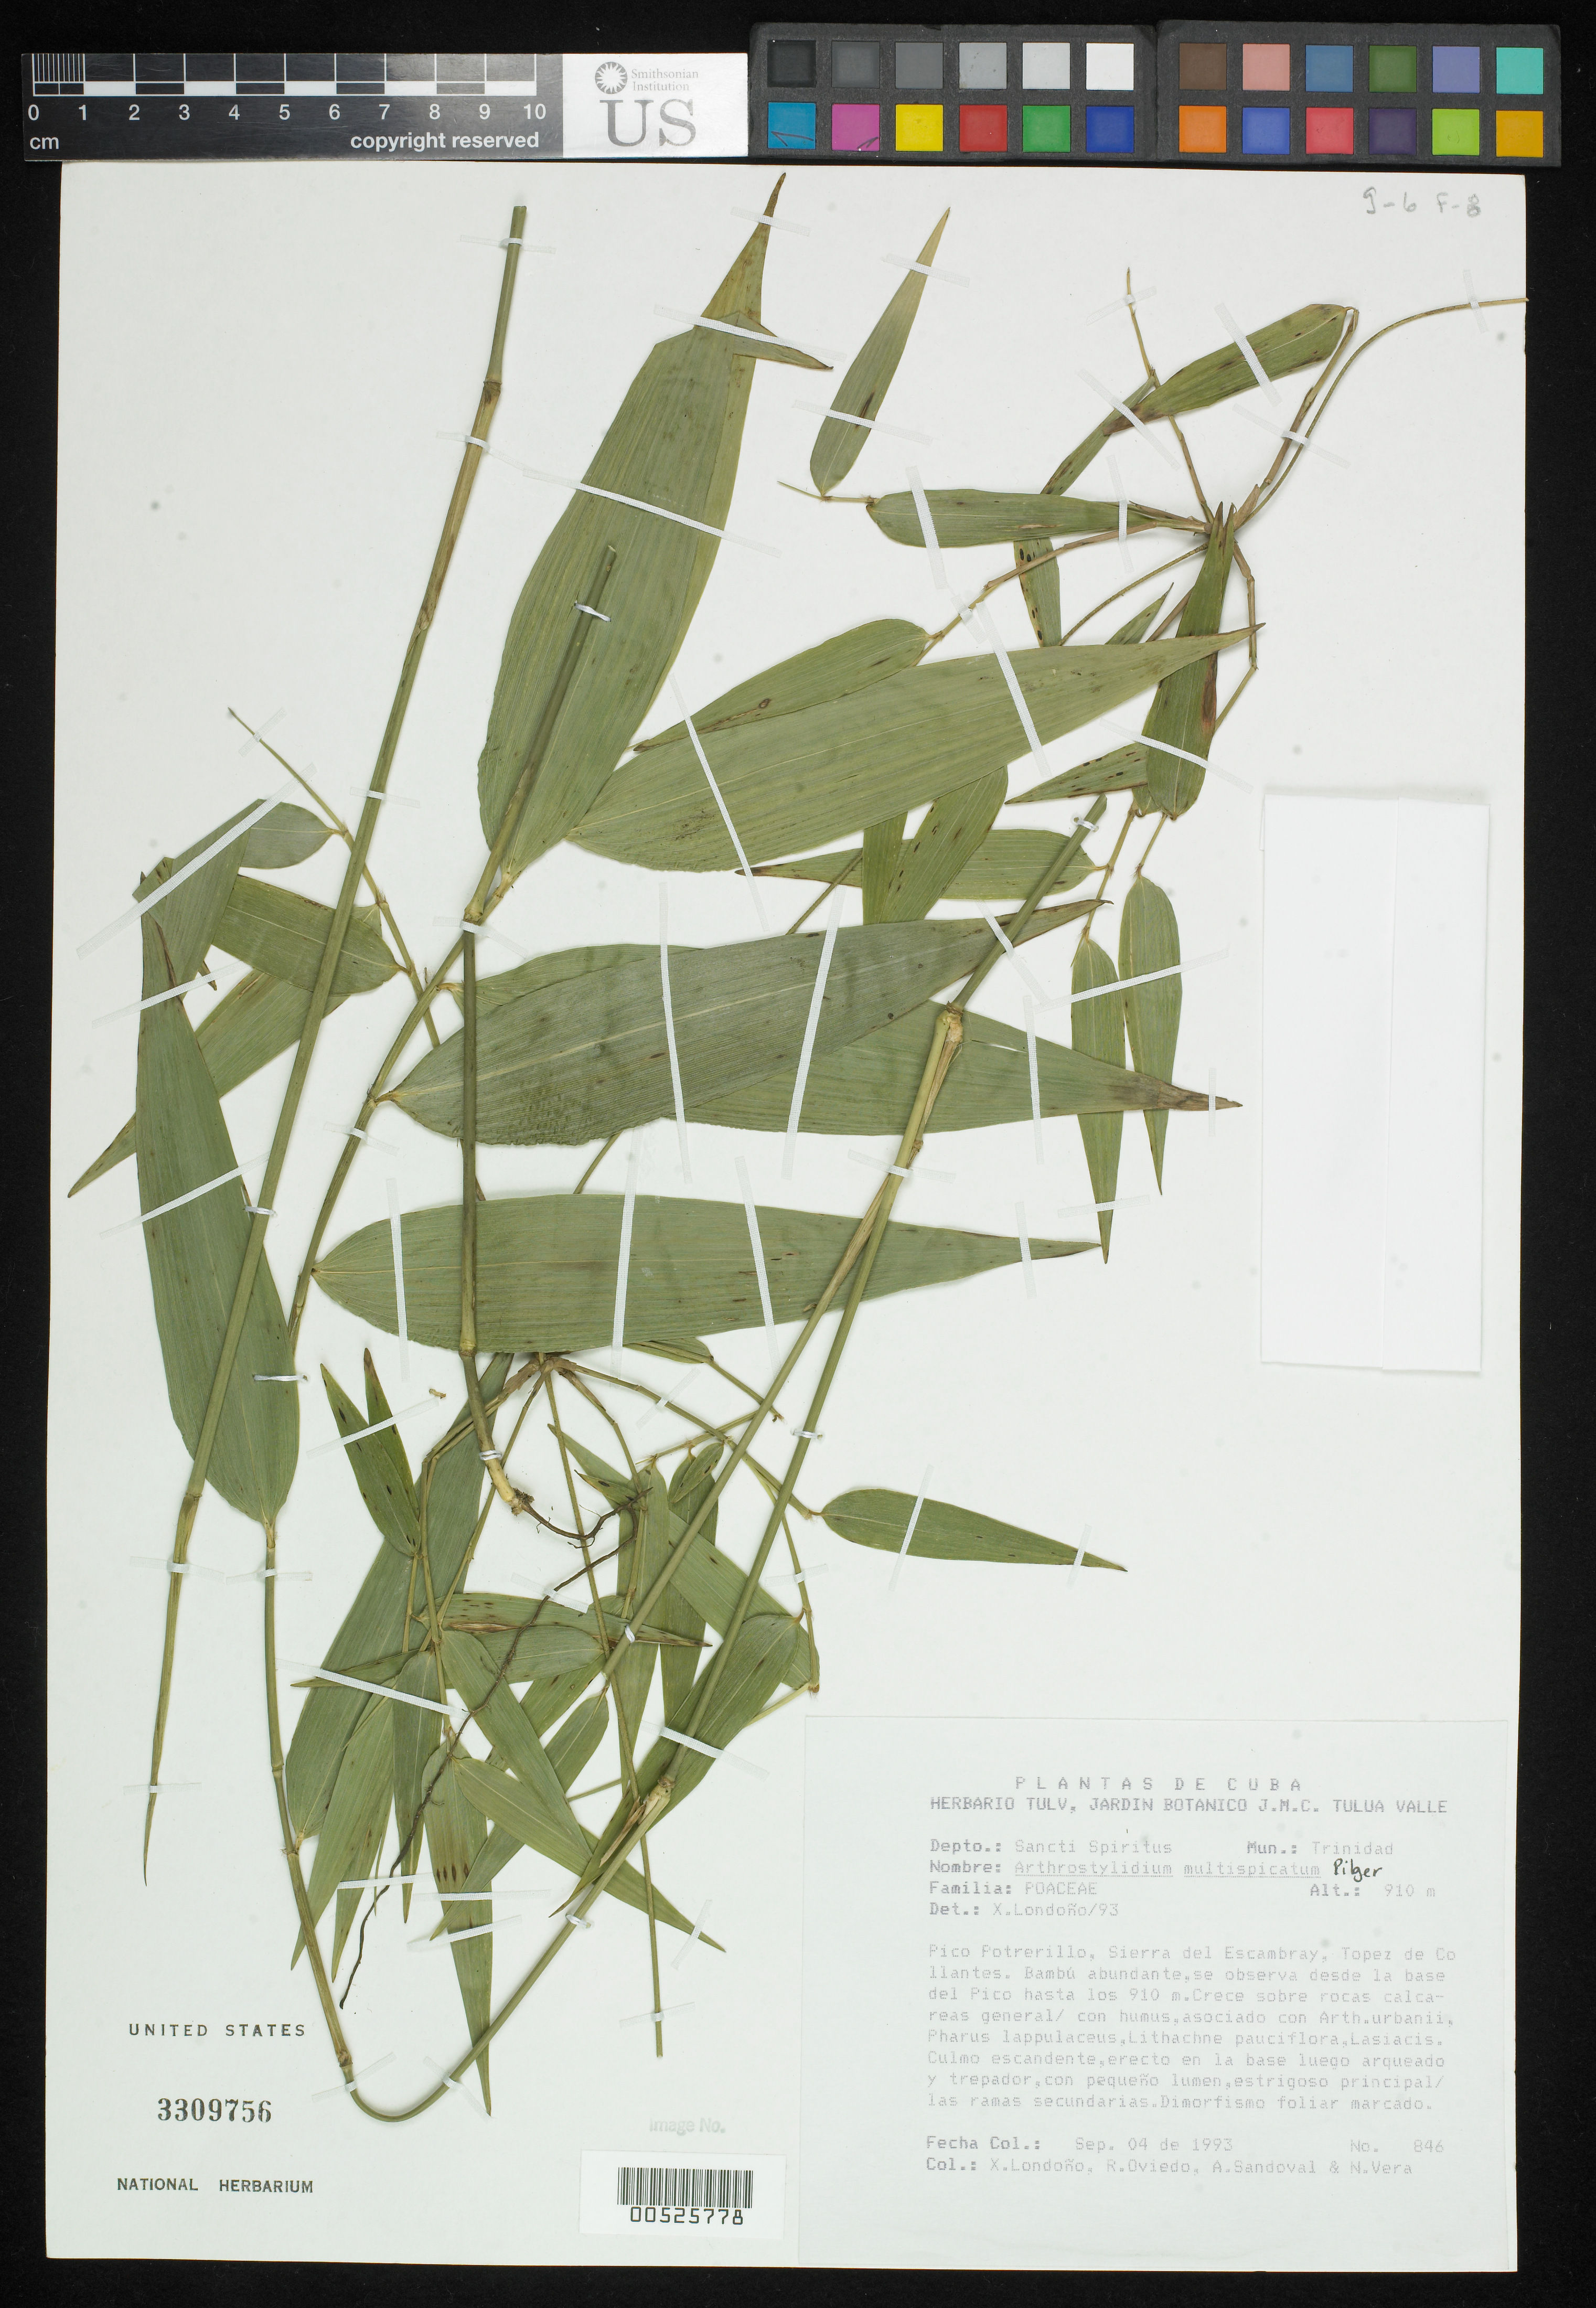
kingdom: Plantae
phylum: Tracheophyta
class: Liliopsida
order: Poales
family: Poaceae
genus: Arthrostylidium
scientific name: Arthrostylidium multispicatum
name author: Pilg. in Urb.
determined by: Londoño, X., (TULV), Jardin Botanico "Juan Maria Cespedes"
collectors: X. Londoño, R. Oviedo, A. Sandoval & N. Vera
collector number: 846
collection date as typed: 04 Sep 1993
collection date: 1993-09-04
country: Cuba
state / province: Sancti Spíritus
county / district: Trinidad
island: Greater Antilles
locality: Pico potrerillo, sierra del escambray, topez de collantes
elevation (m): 845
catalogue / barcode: US 3309756